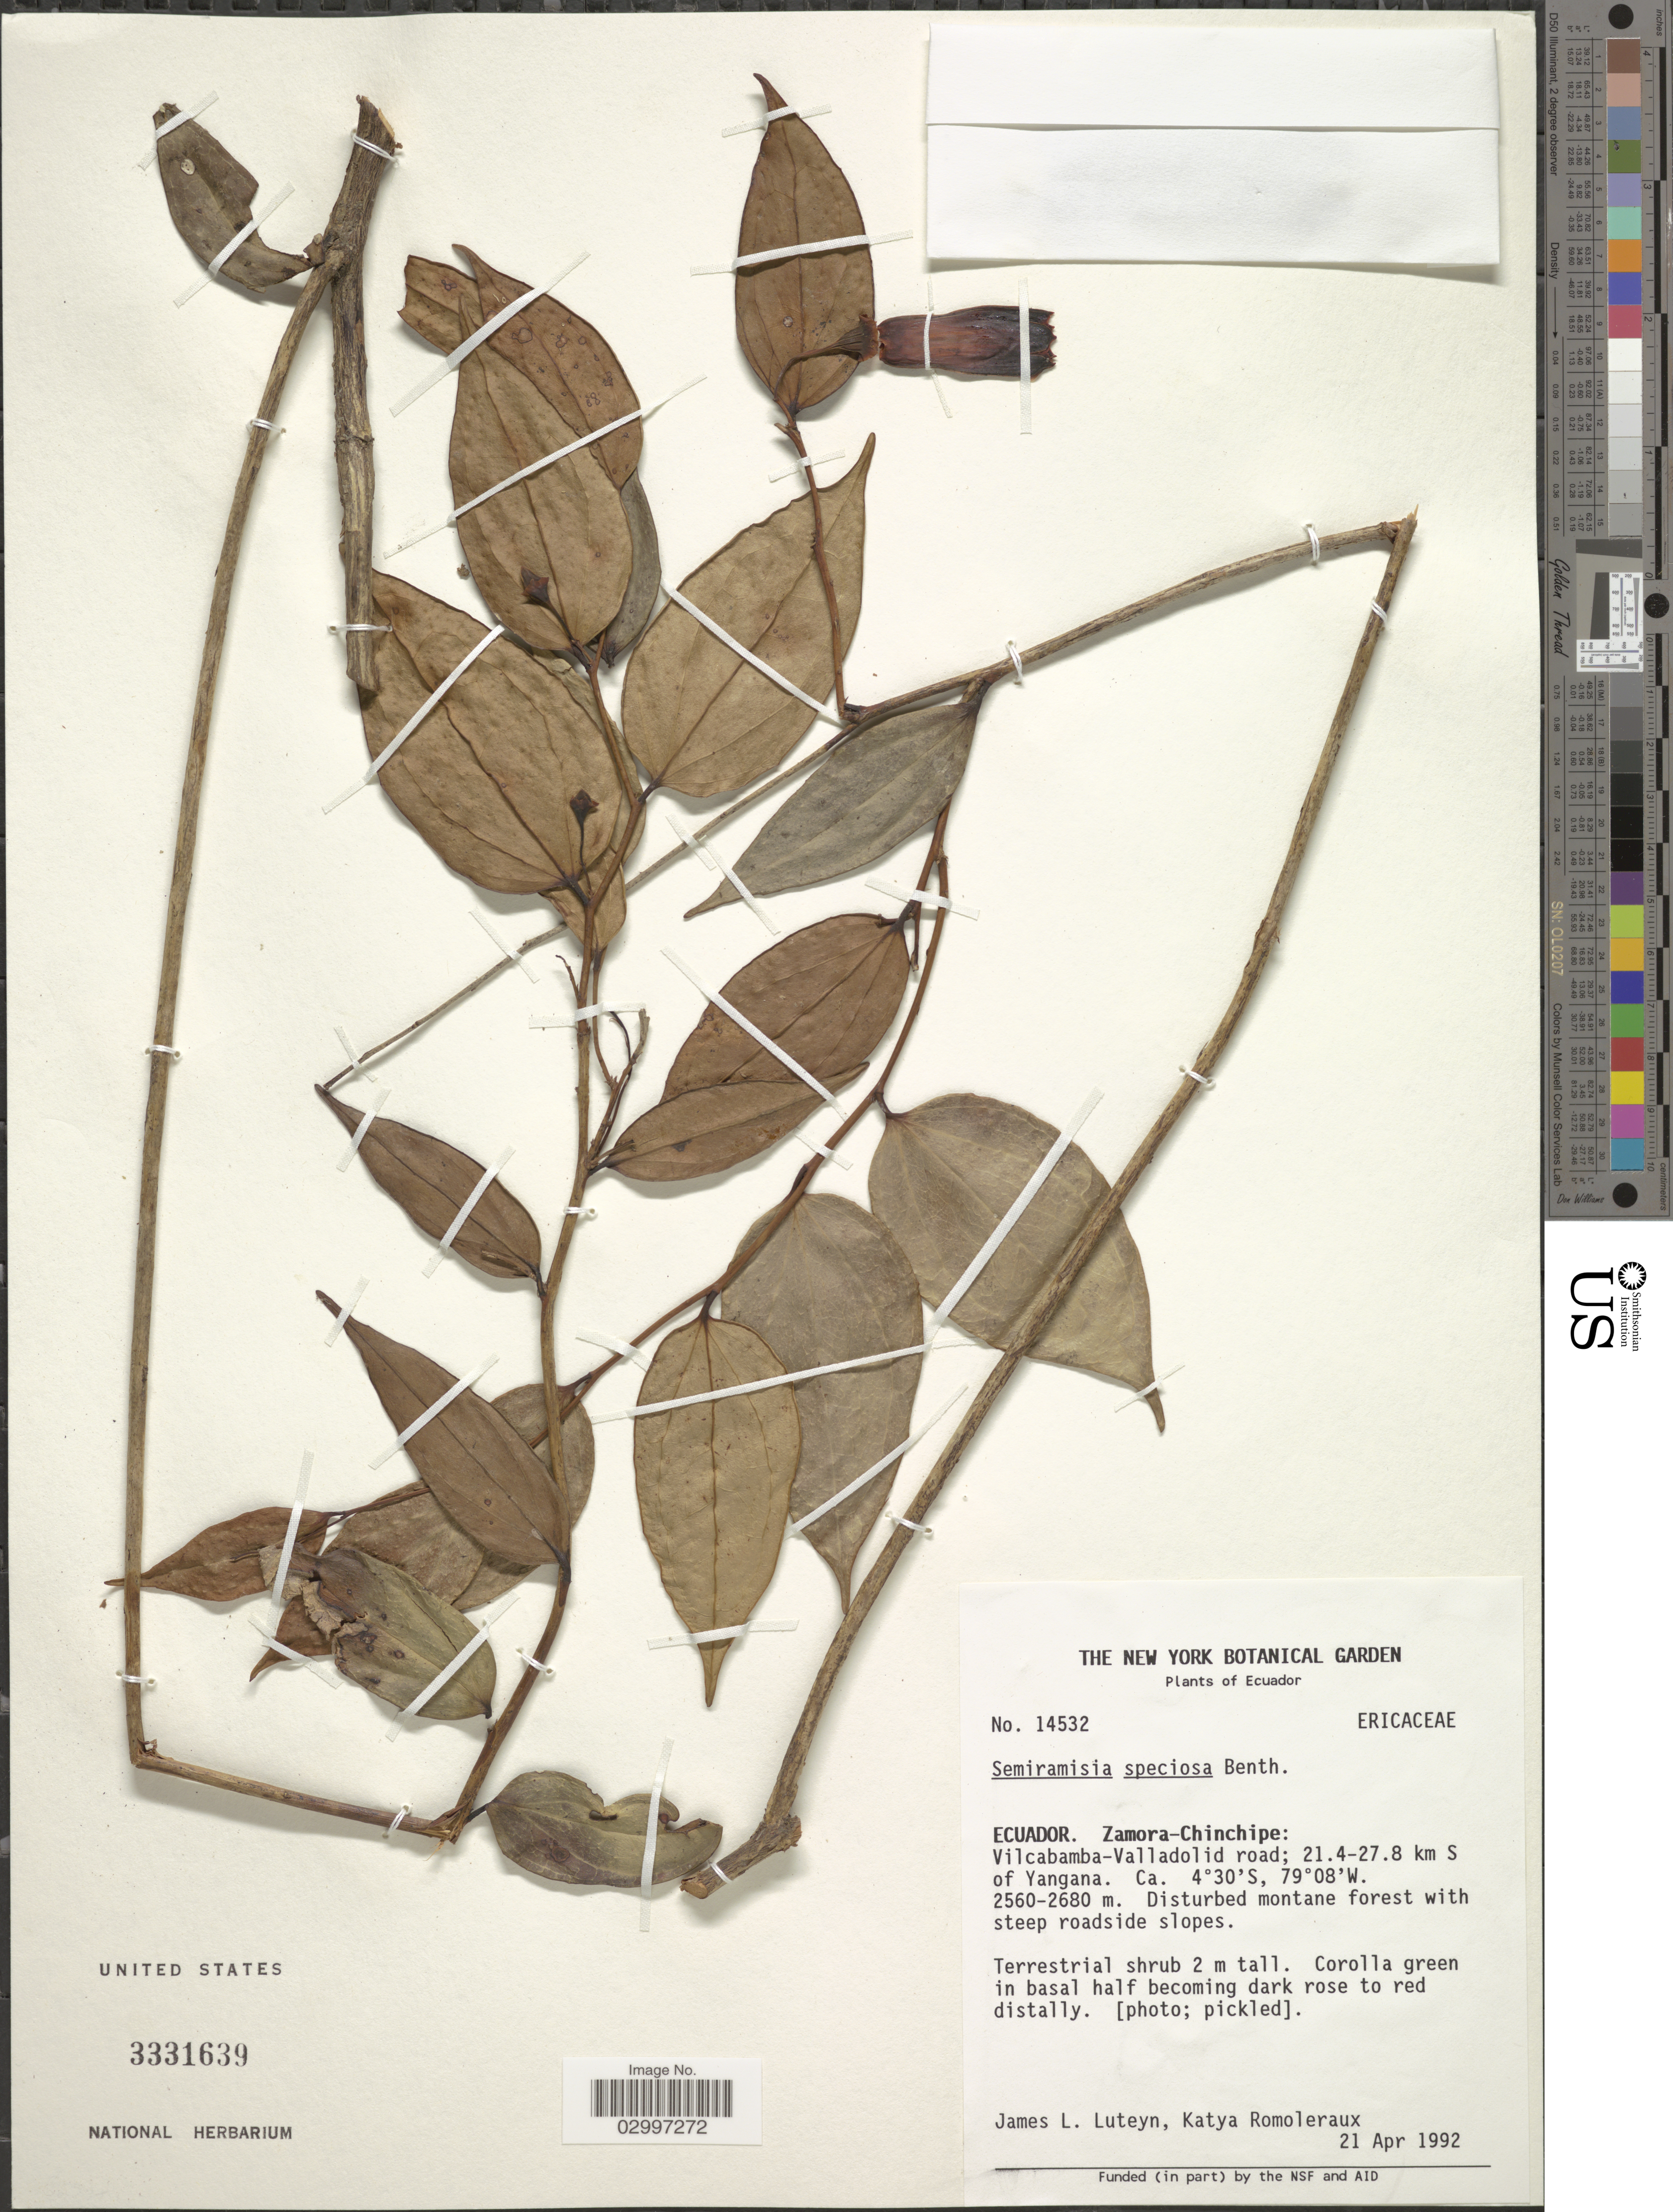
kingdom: Plantae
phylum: Tracheophyta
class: Magnoliopsida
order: Ericales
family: Ericaceae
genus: Semiramisia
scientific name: Semiramisia speciosa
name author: (Benth.) Klotzsch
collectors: J. Luteyn & K. Romoleroux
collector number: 14532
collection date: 1992-04-21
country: Ecuador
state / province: Zamora-Chinchipe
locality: Vilcabamba-Valladolid road, 21.4-27.8 km S of Yangana.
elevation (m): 2560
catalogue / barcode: US 3331639